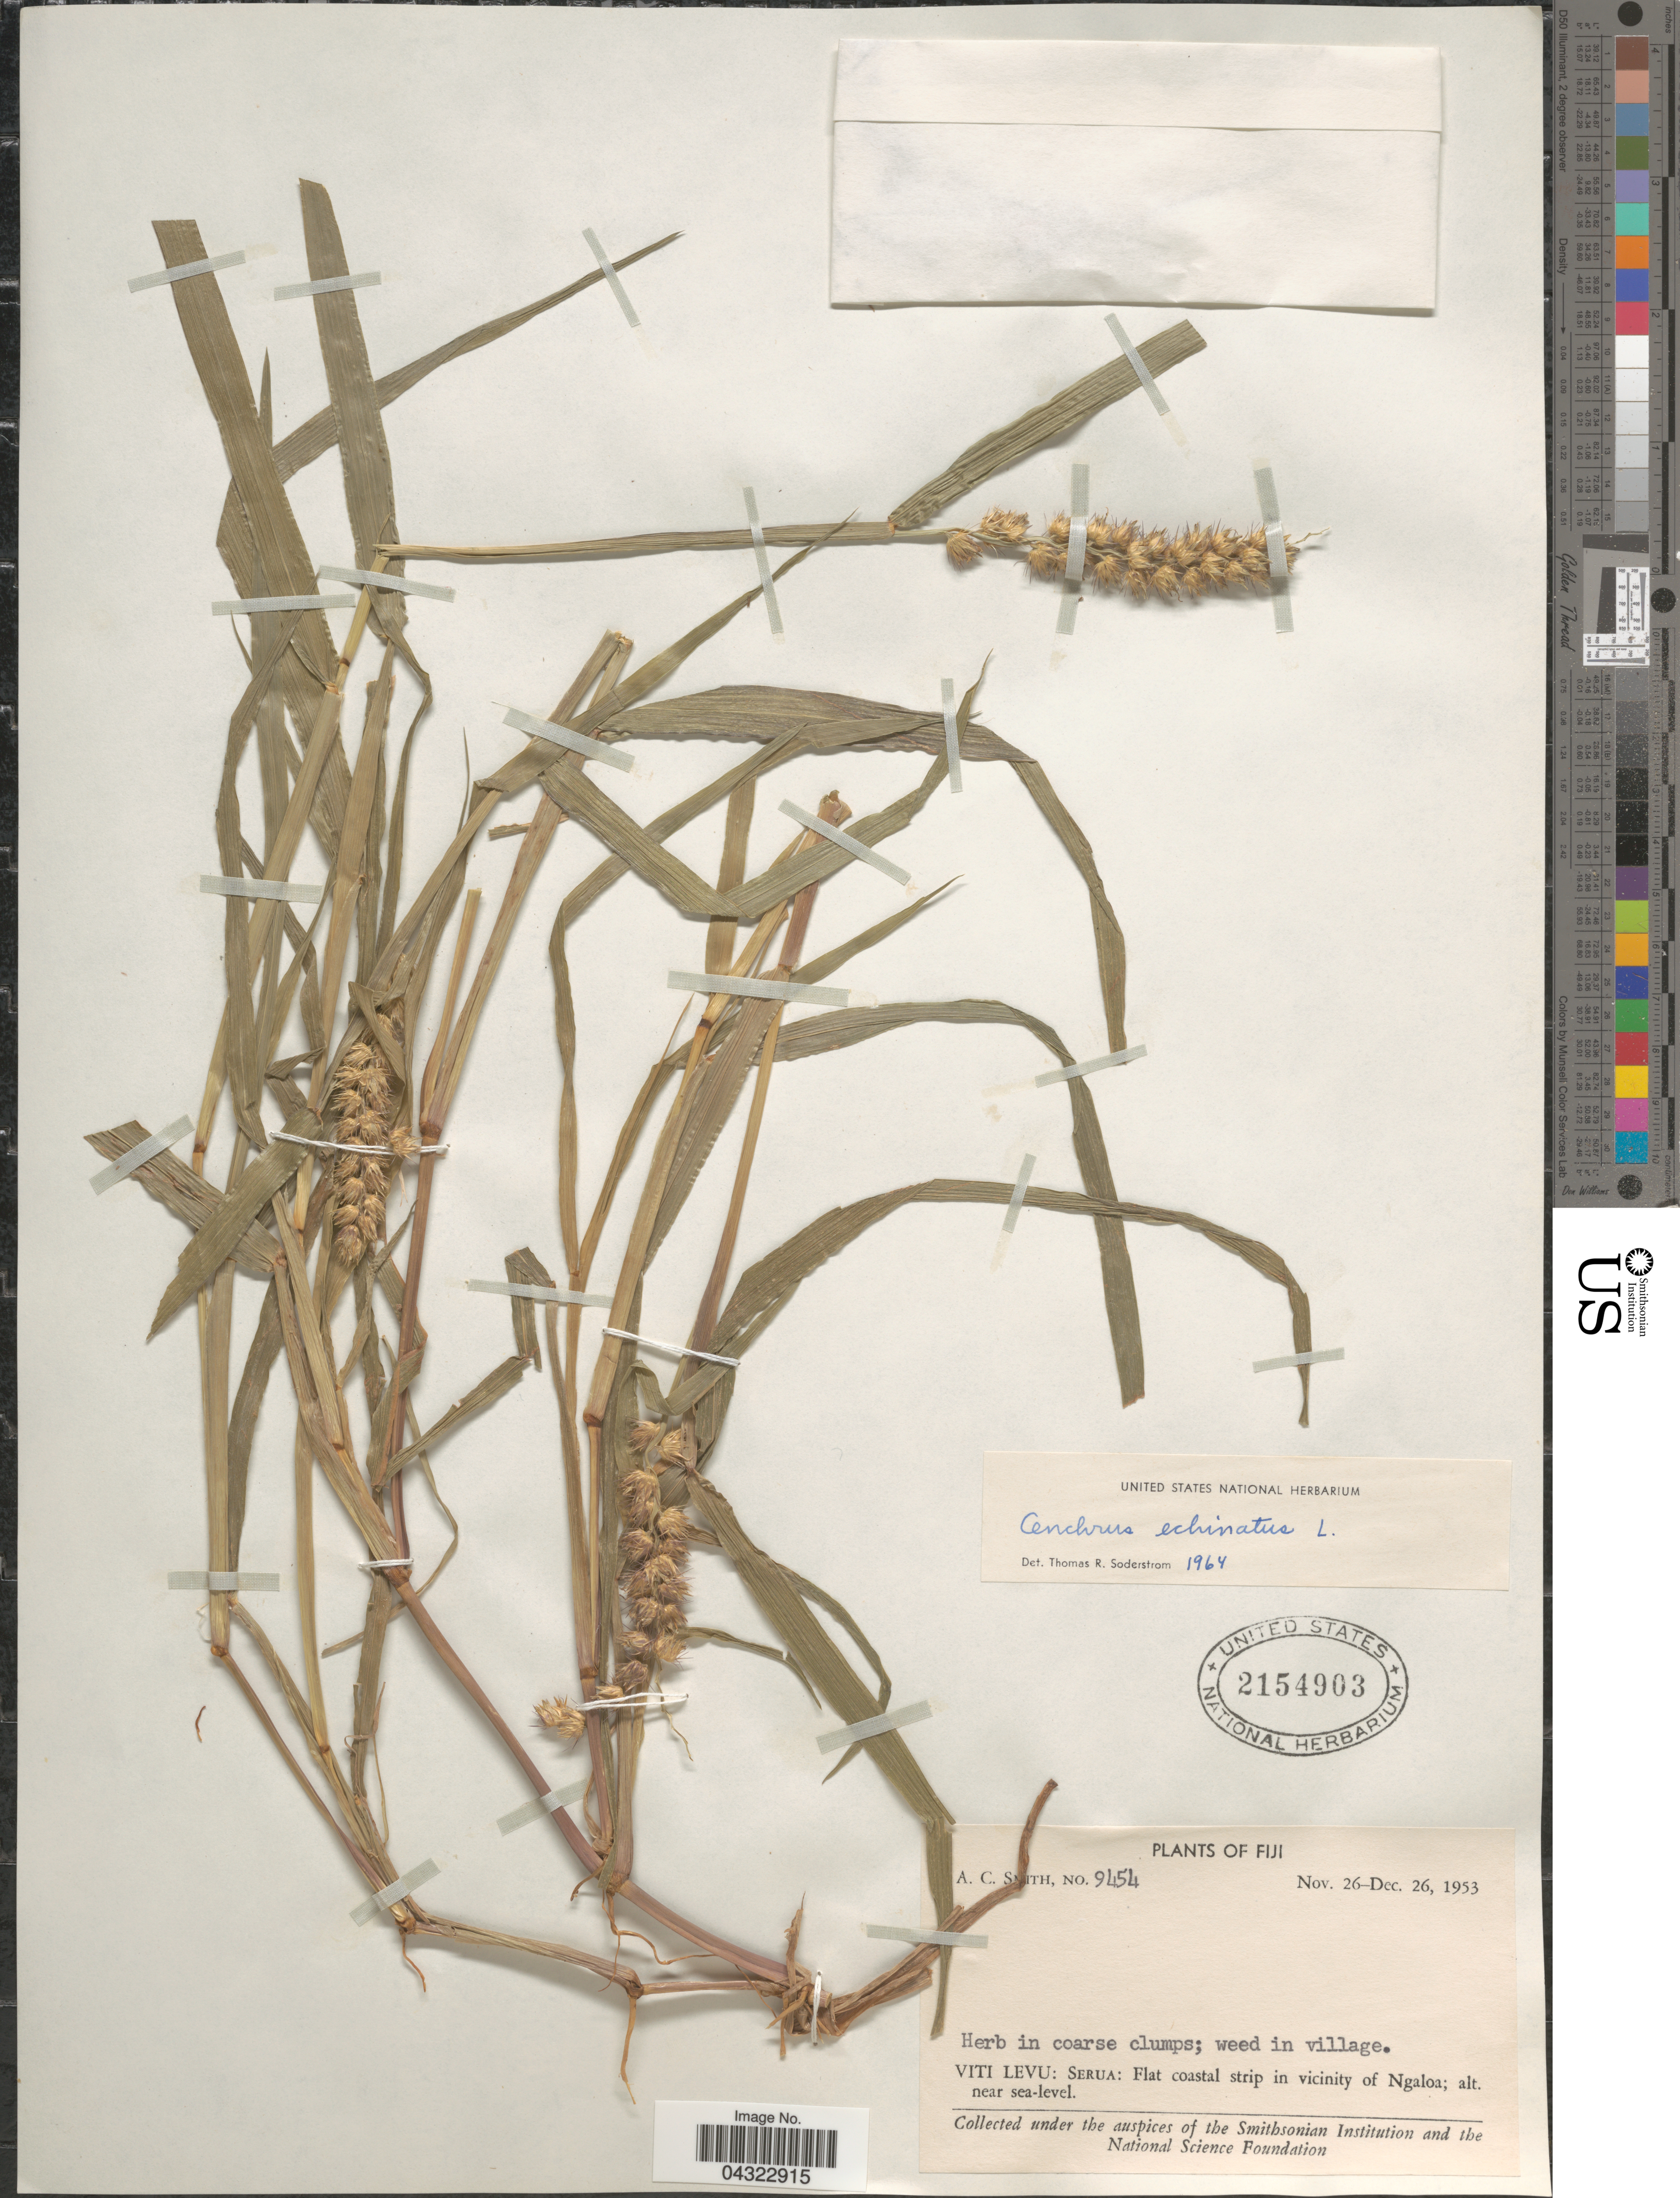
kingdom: Plantae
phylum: Tracheophyta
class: Liliopsida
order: Poales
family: Poaceae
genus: Cenchrus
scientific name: Cenchrus echinatus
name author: L.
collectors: A. C. Smith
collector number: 9454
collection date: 1953-11-26/1953-12-26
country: Fiji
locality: Viti Levu: Serua: Flat coastal strip in vicinity of Ngaloa.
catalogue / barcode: US 2154903